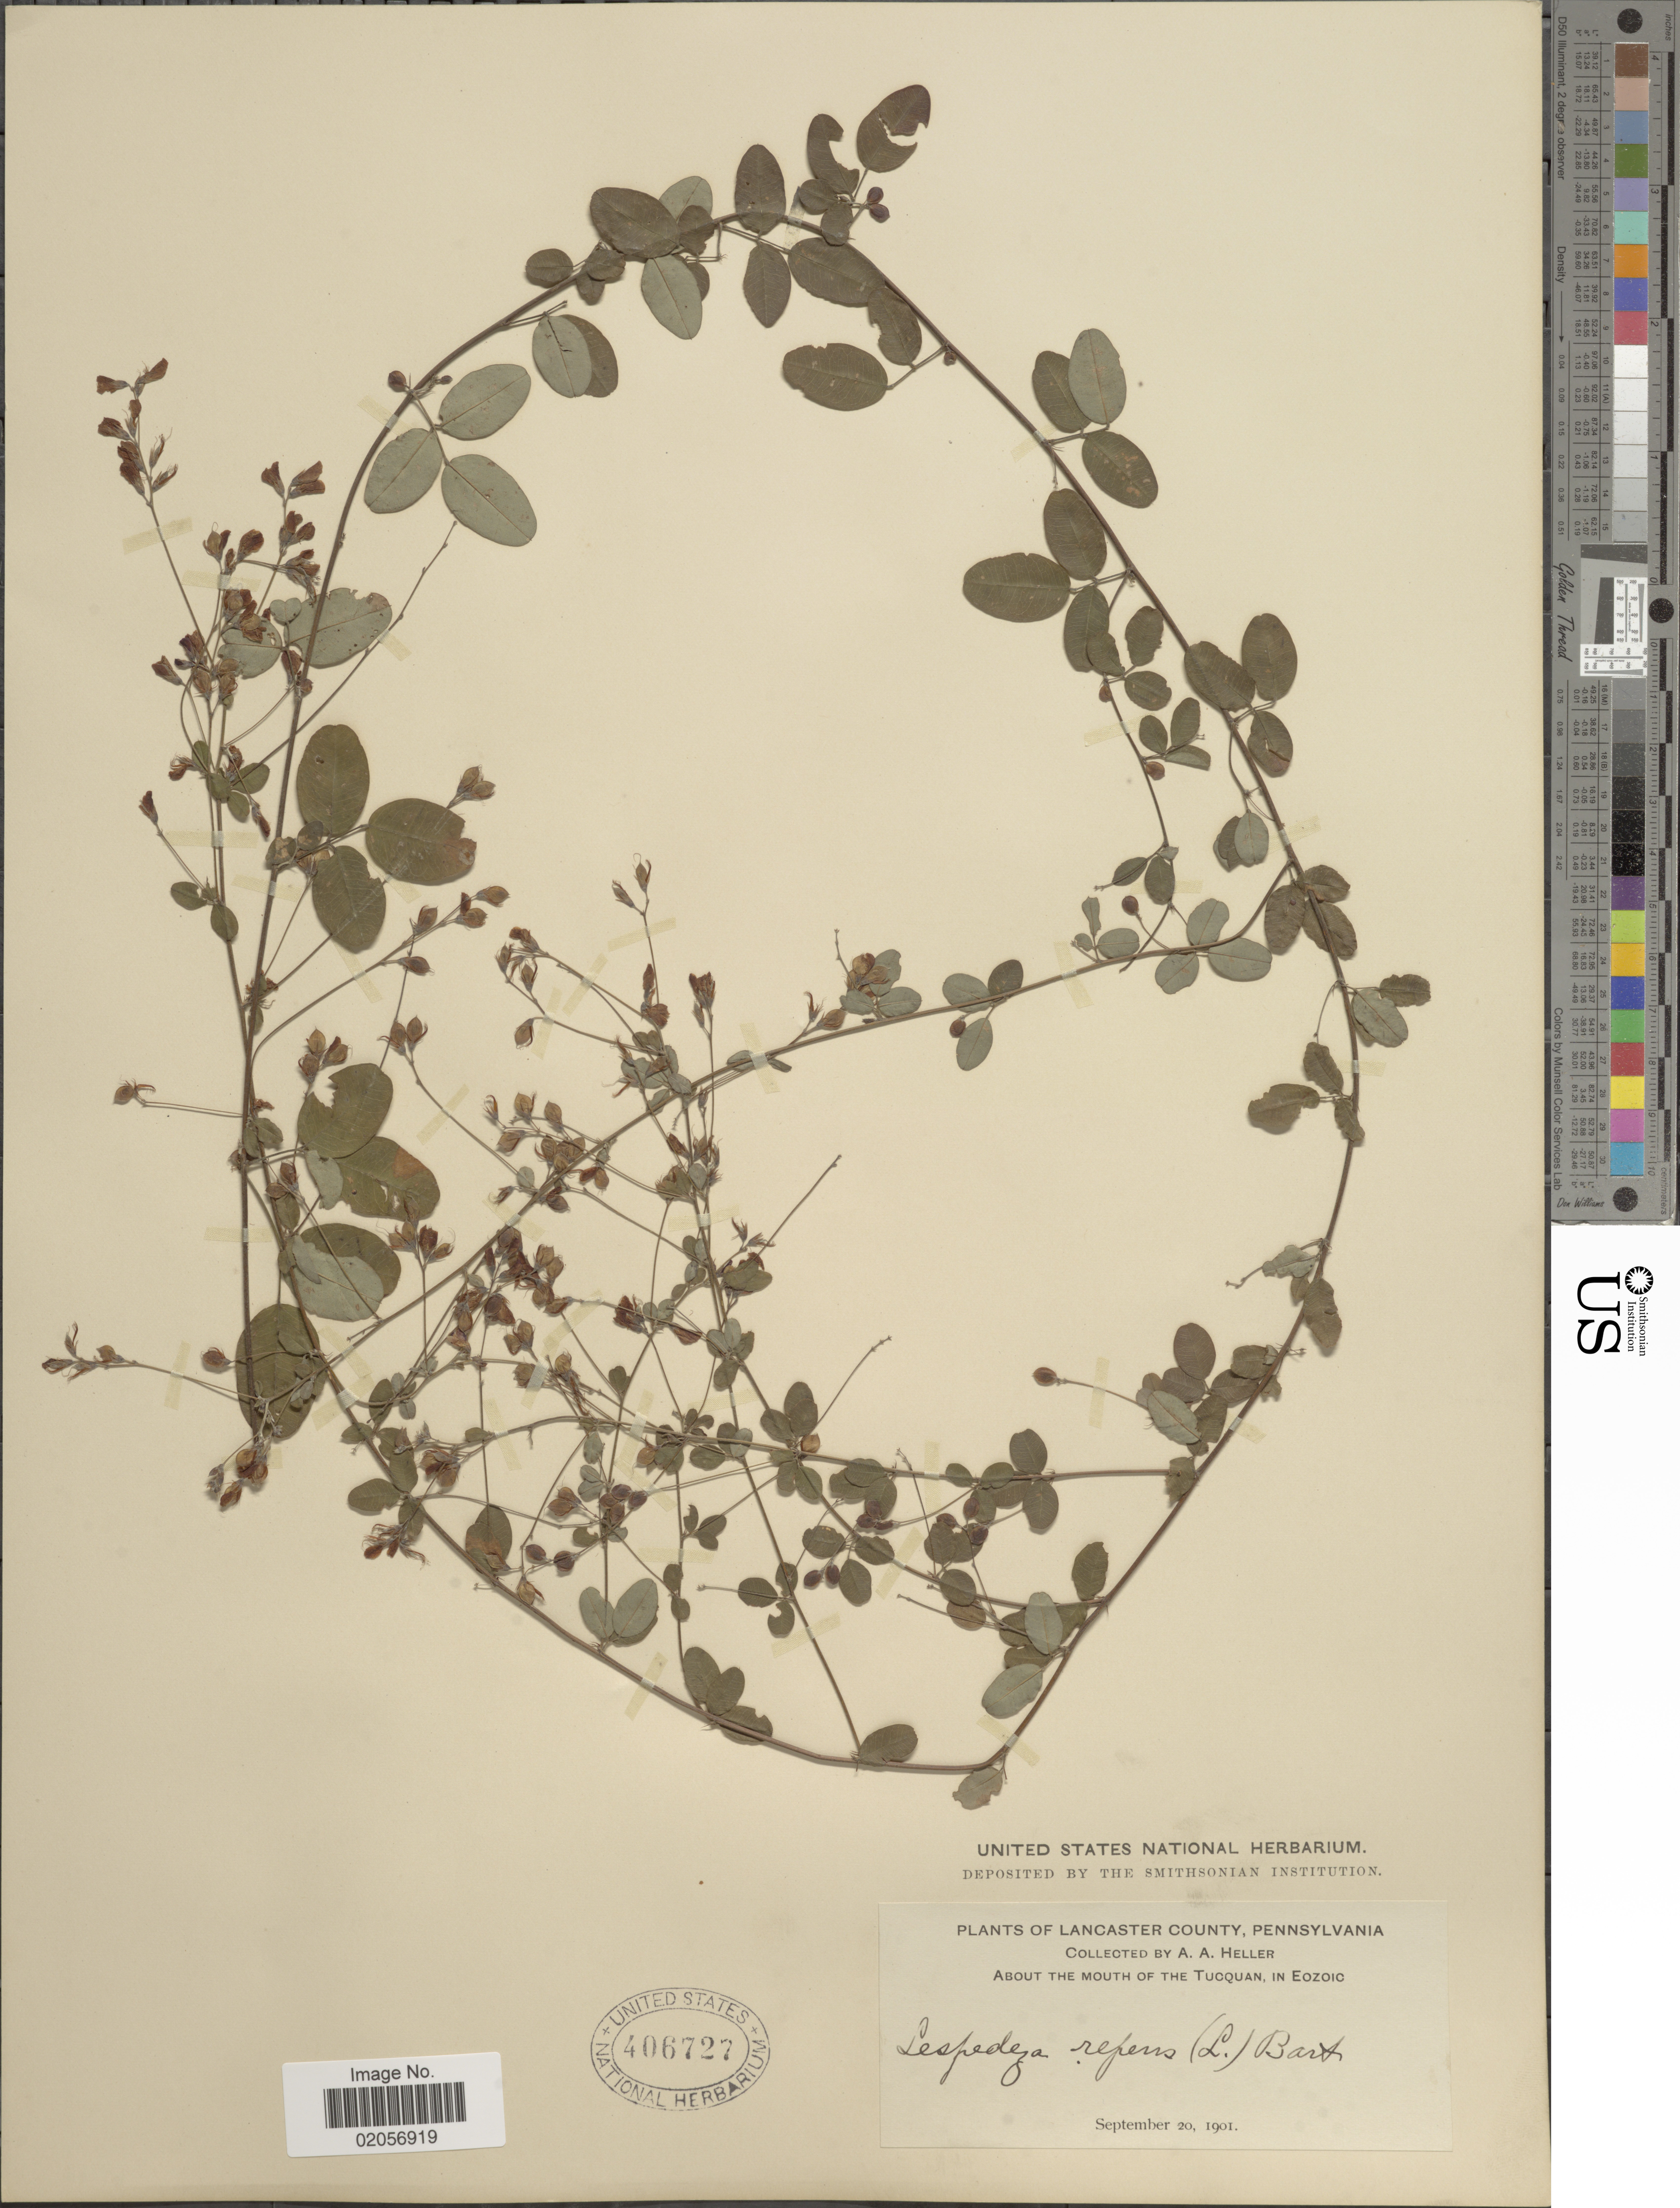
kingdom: Plantae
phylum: Tracheophyta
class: Magnoliopsida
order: Fabales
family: Fabaceae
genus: Lespedeza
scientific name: Lespedeza repens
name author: (L.) W.P.C. Barton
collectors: A. A. Heller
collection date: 1901-09-20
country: United States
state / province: Pennsylvania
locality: Lancaster County, about the mouth of the Tucquan, in Eozoic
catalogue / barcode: US 406727